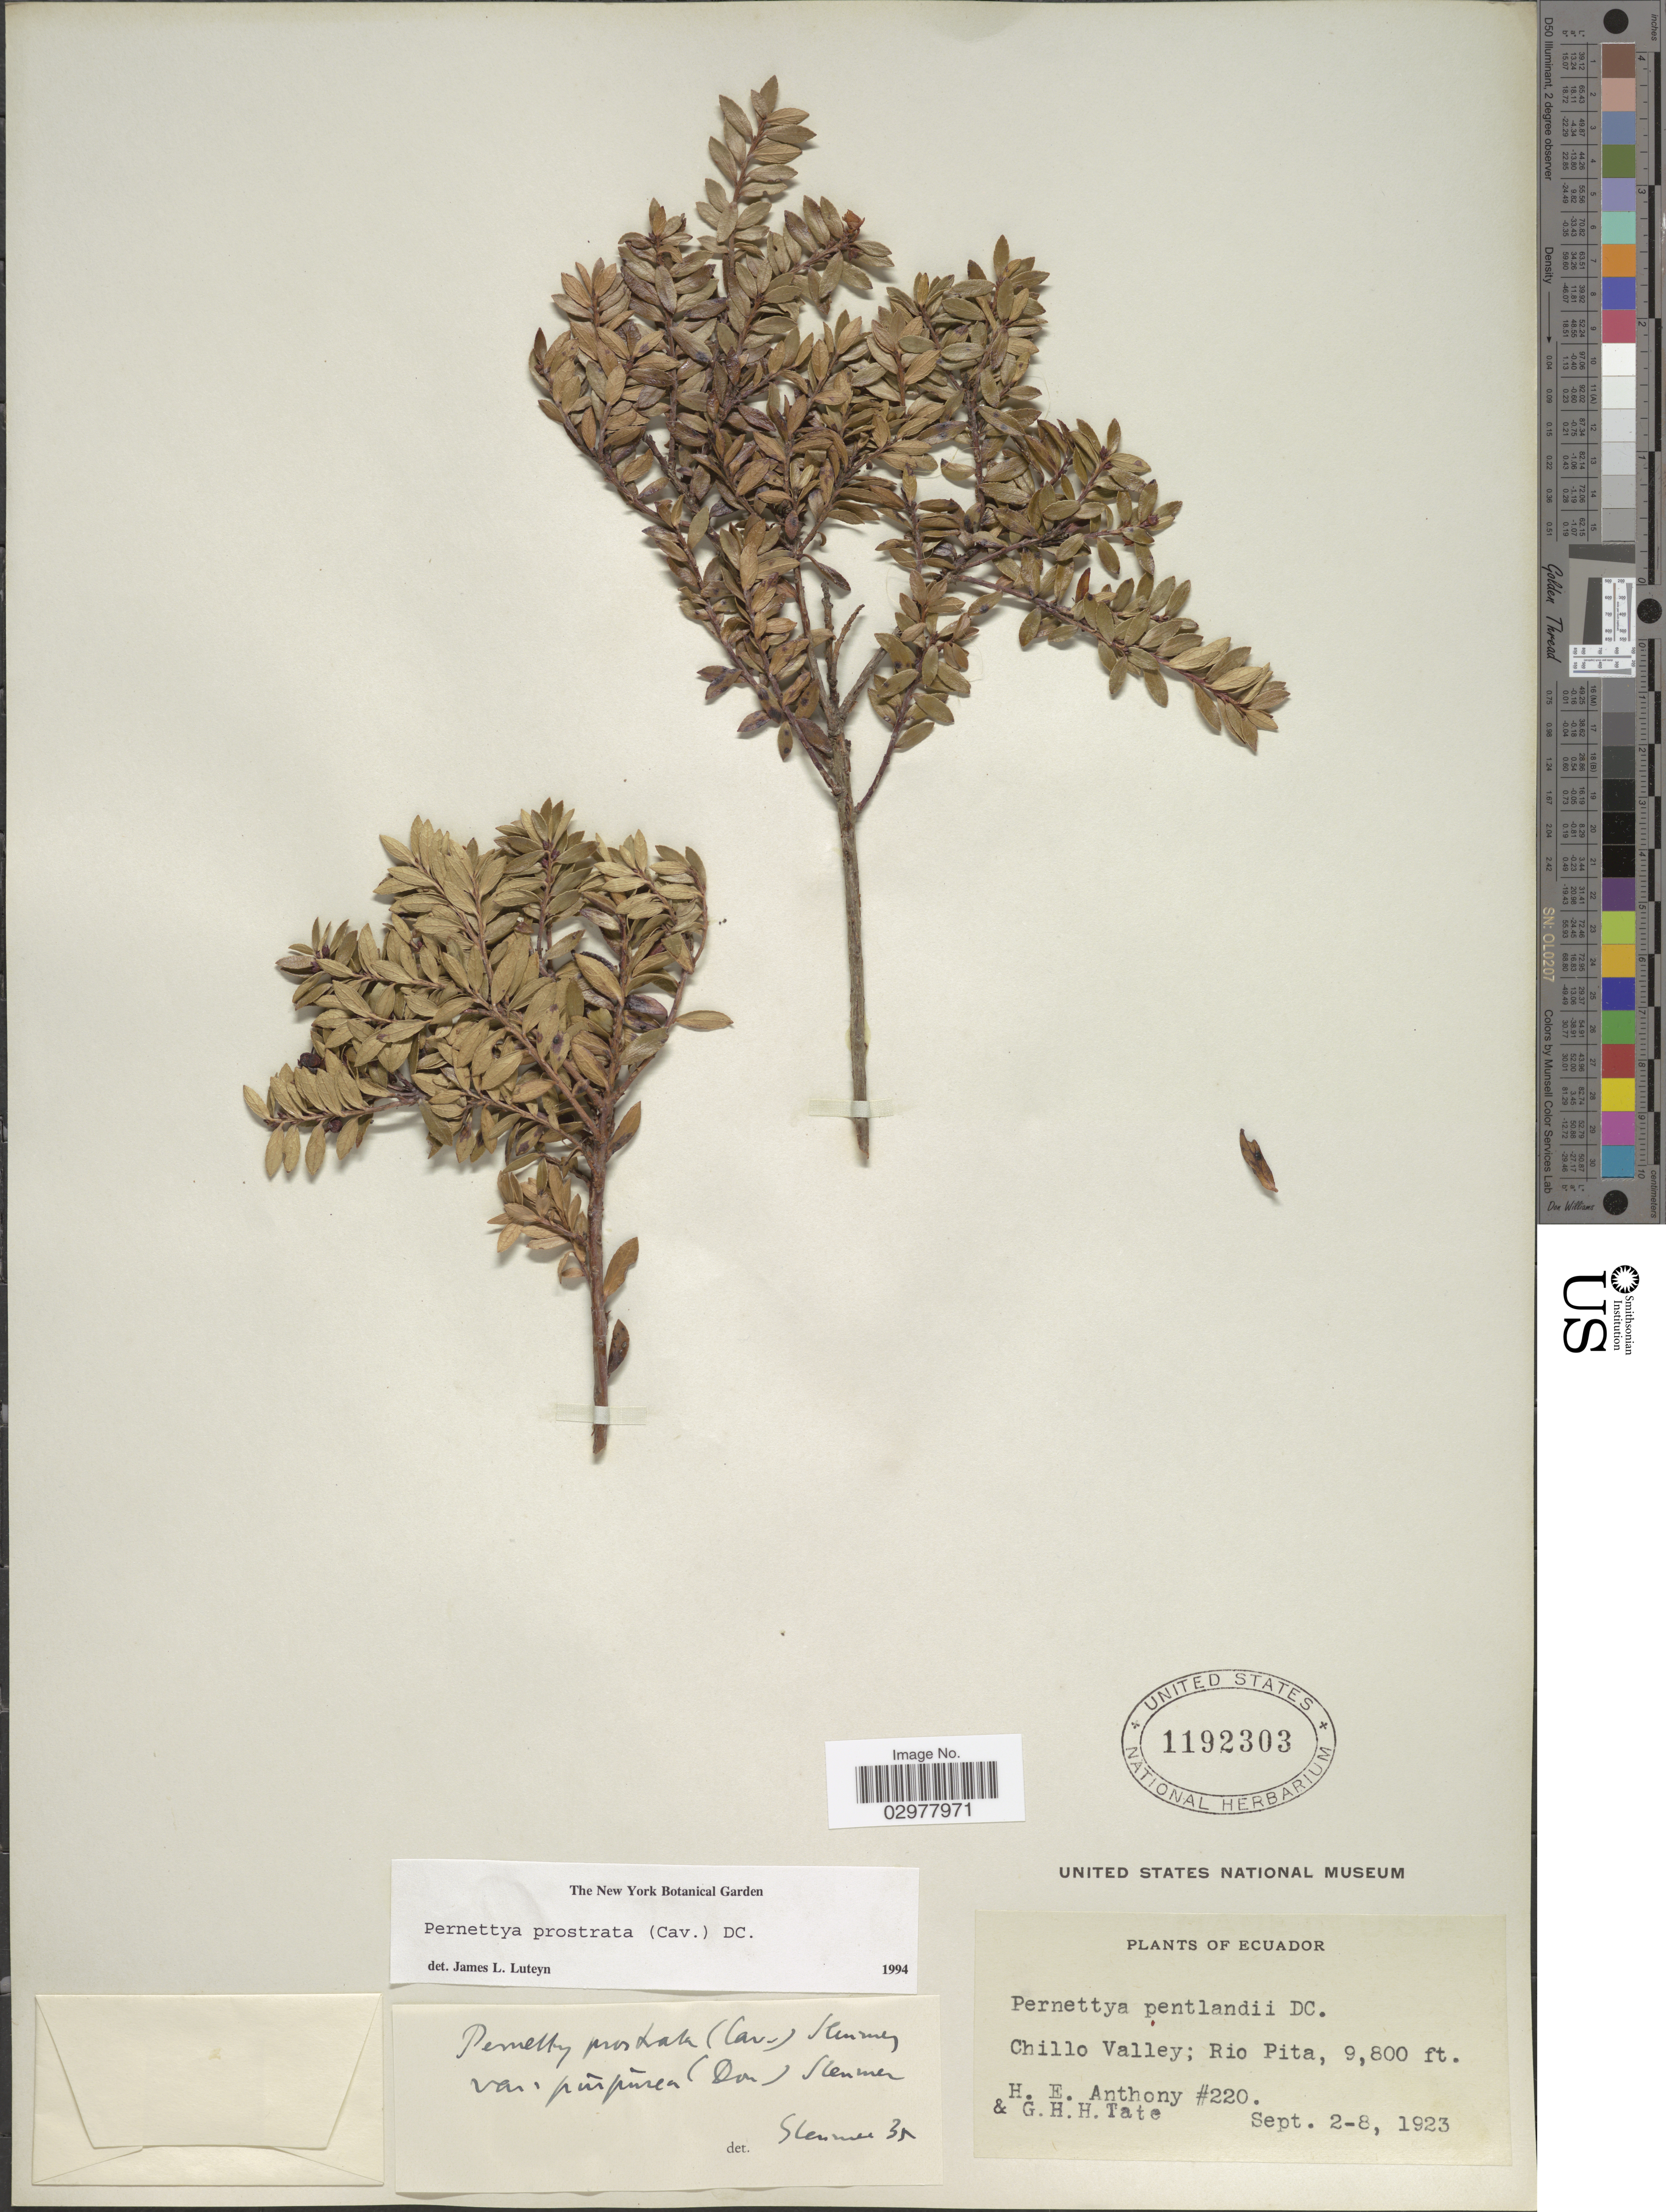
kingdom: Plantae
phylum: Tracheophyta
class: Magnoliopsida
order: Ericales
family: Ericaceae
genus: Pernettya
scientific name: Pernettya prostrata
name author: (Cav.) DC.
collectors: H. E. Anthony & G. H. H.Tate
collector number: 220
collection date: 1923-09-02/1923-09-08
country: Ecuador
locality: Chillo Valley; Rio Pita.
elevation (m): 2987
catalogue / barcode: US 1192303